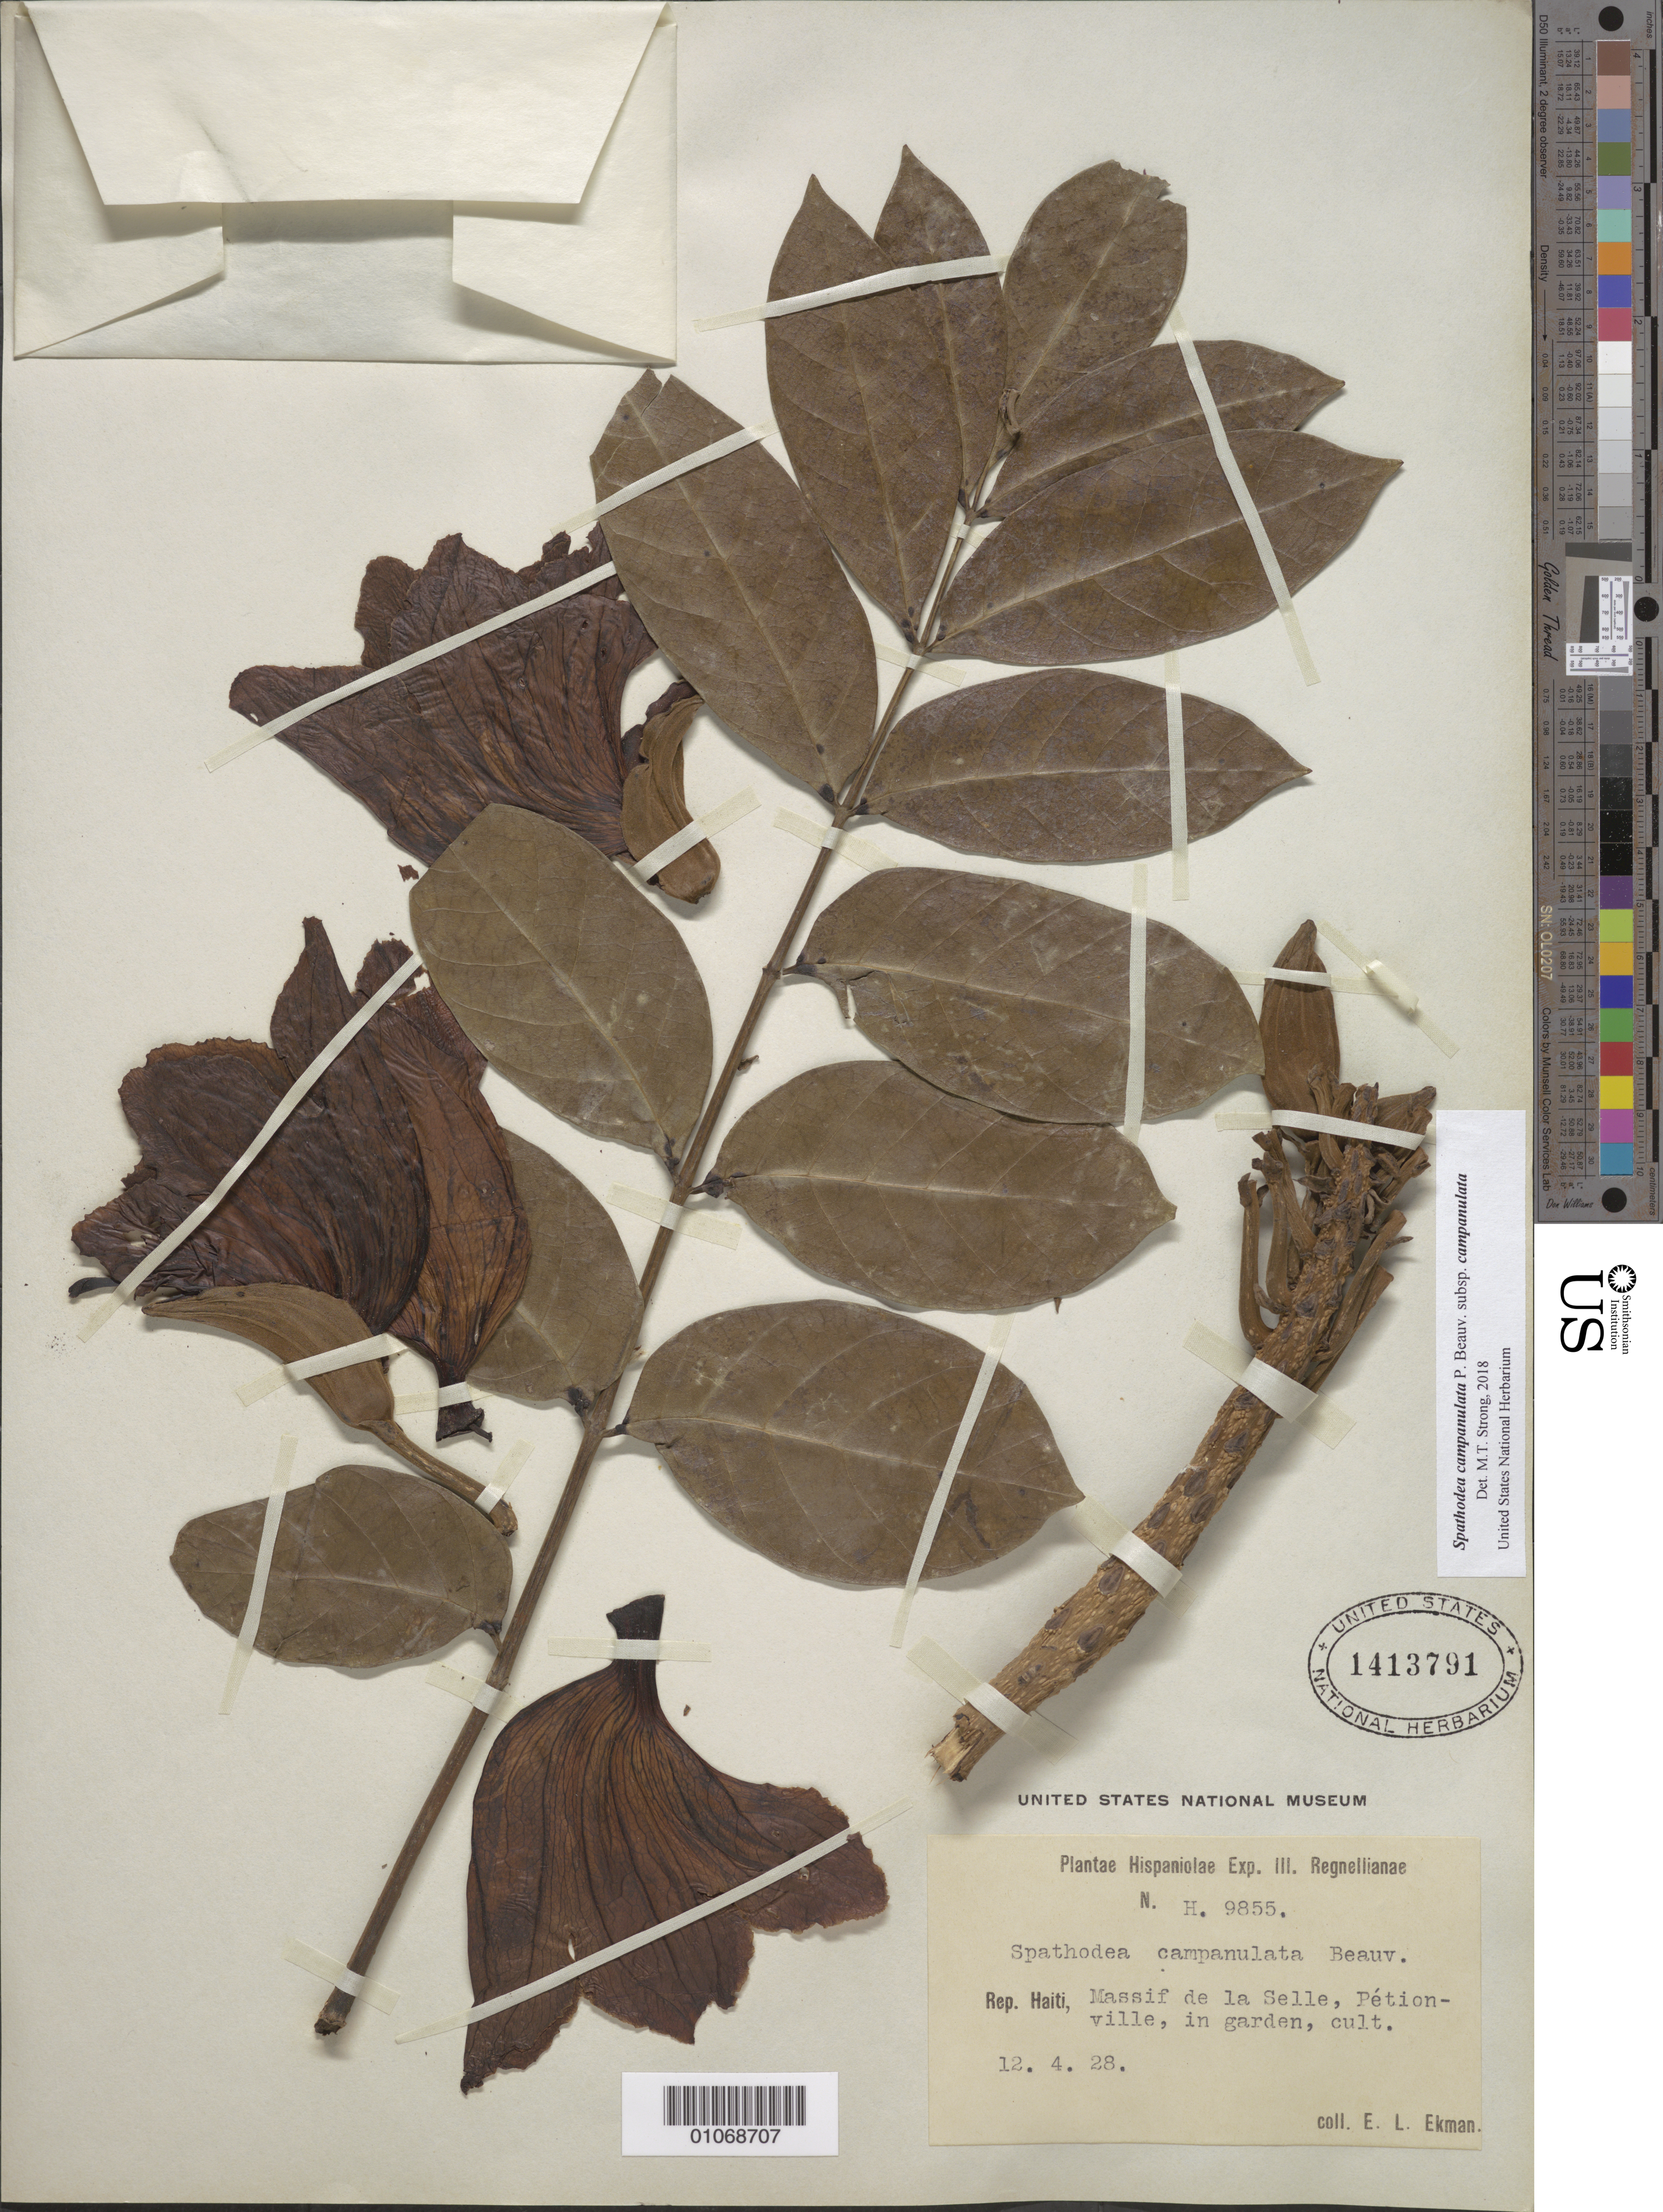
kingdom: Plantae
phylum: Tracheophyta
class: Magnoliopsida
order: Lamiales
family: Bignoniaceae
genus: Spathodea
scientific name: Spathodea campanulata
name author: P. Beauv.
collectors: E. L. Ekman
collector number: H 9855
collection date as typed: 12 Apr 1928 or 04 Dec 1928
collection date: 1928-04-12 or 1928-12-04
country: Haiti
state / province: Óuest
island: Hispaniola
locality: Massif de la Selle, Petionville, in garden.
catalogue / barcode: US 1413791